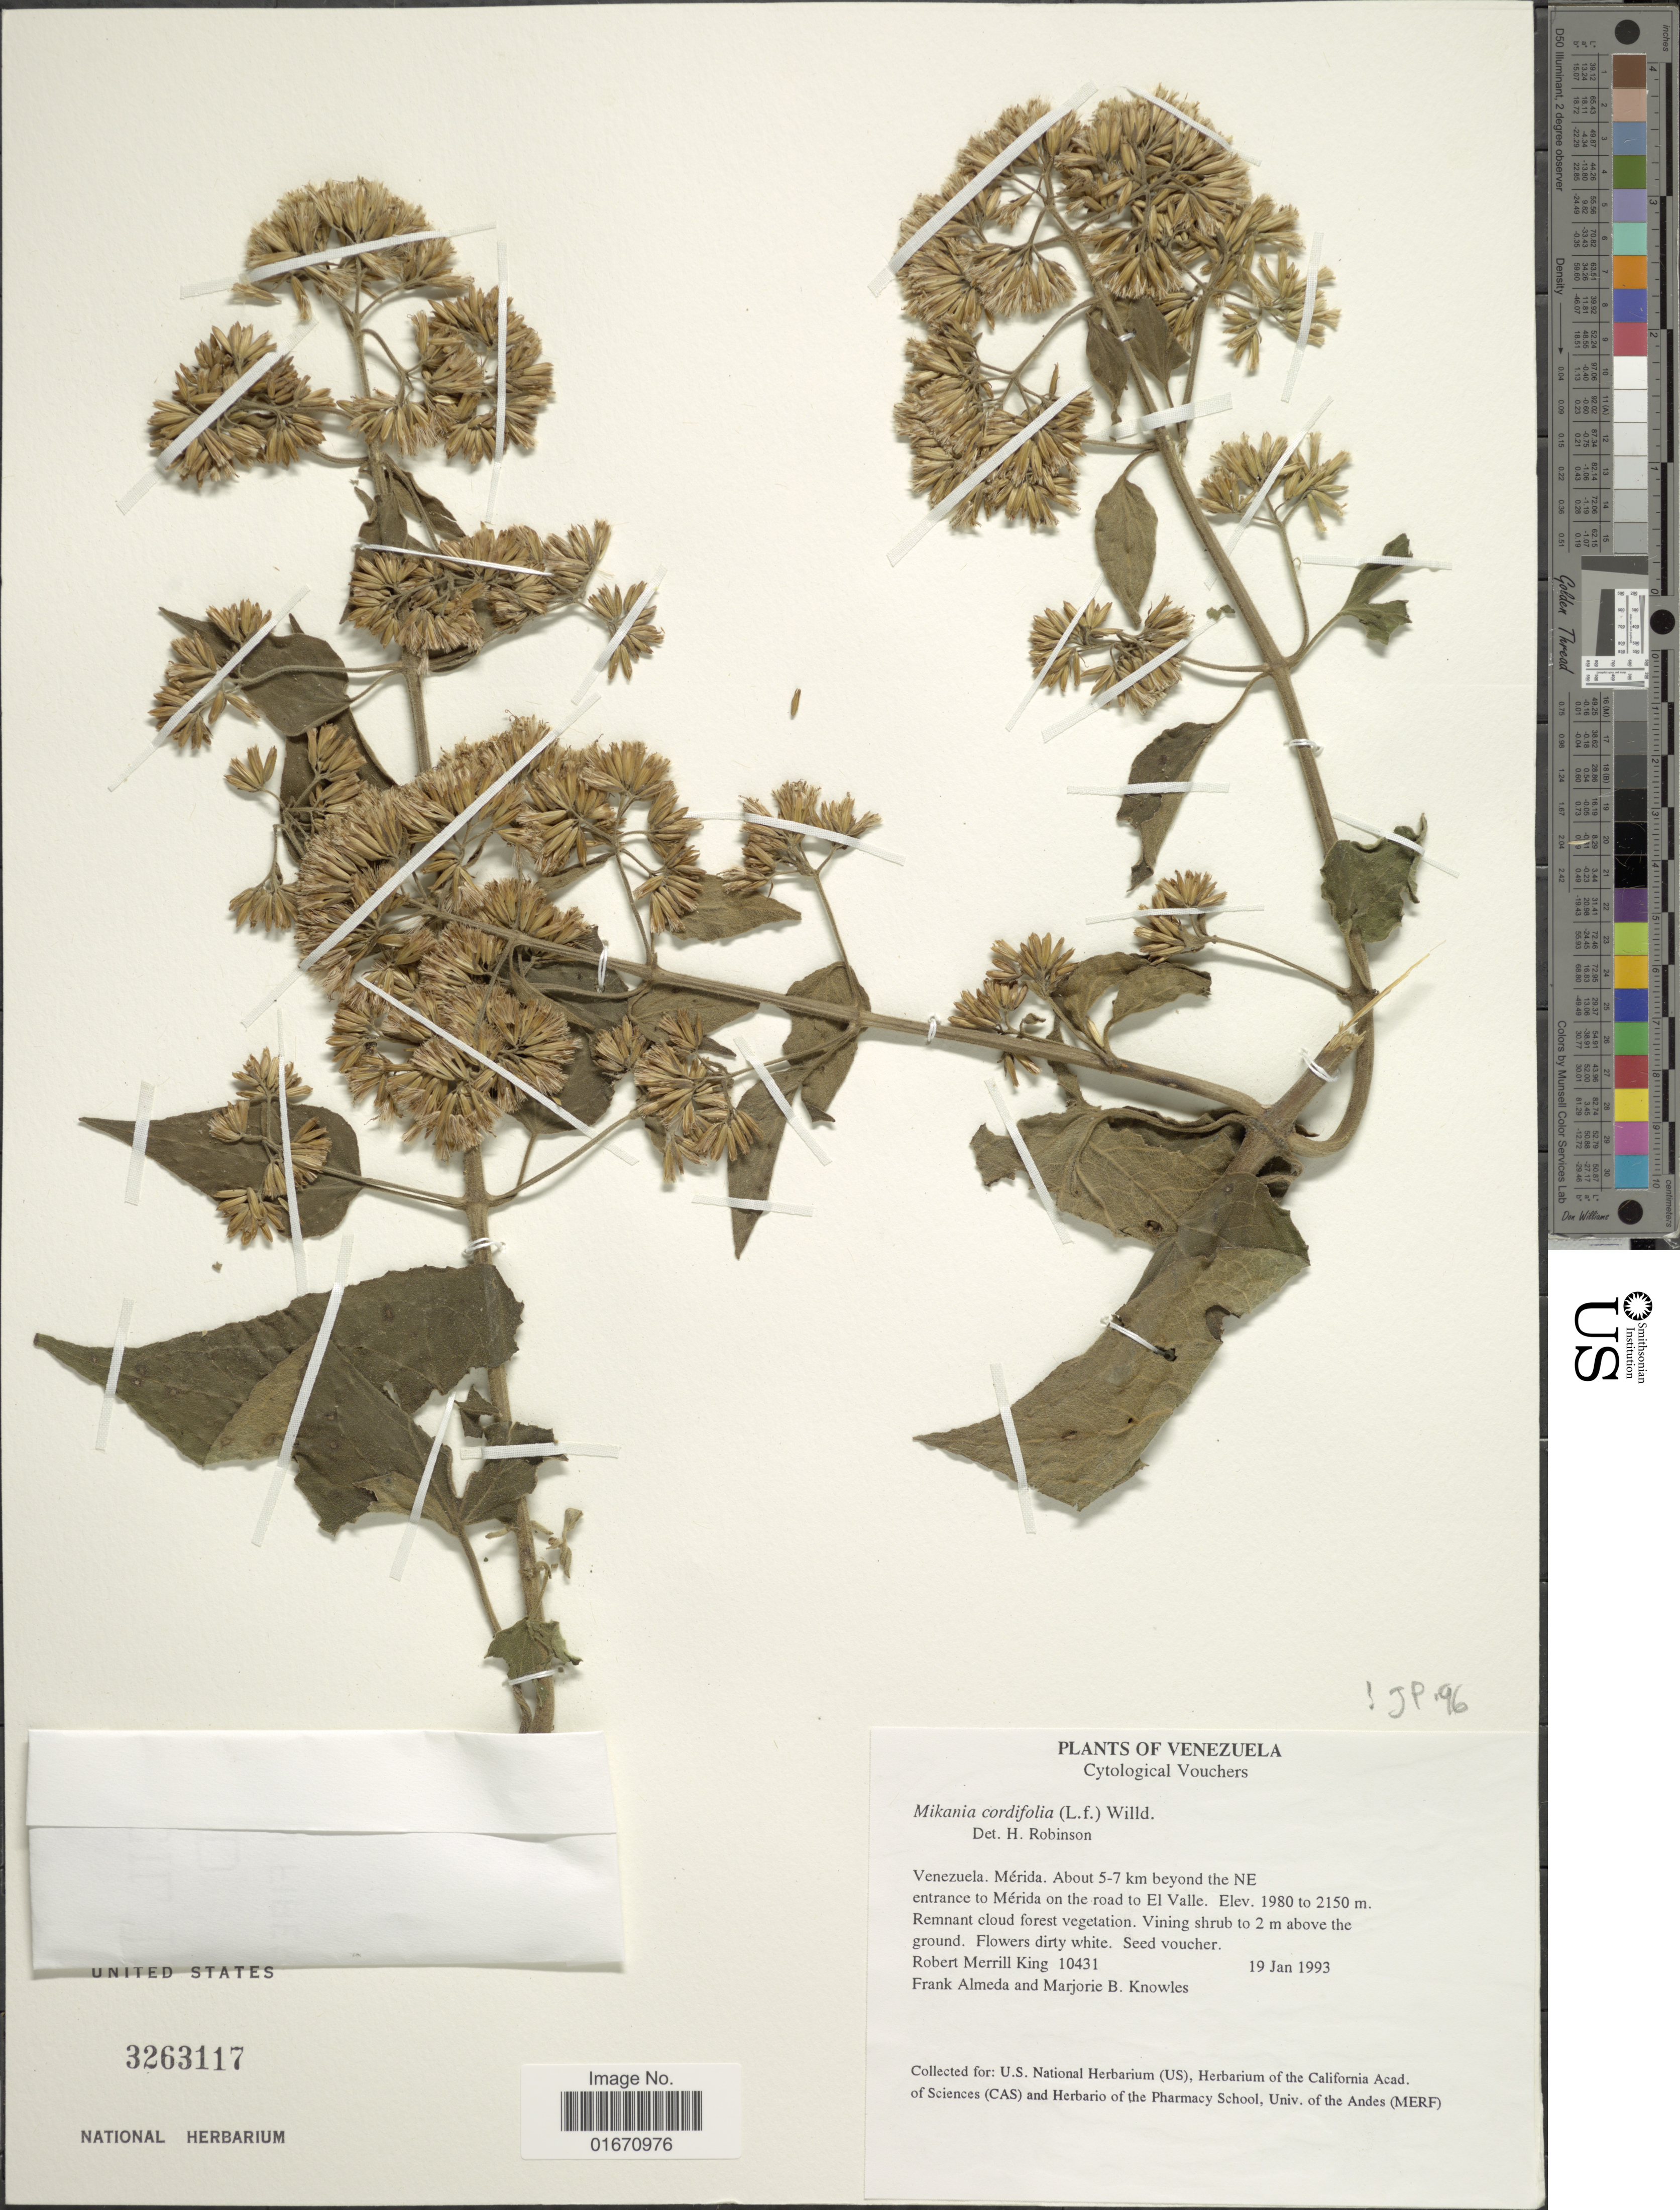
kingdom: Plantae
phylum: Tracheophyta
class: Magnoliopsida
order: Asterales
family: Asteraceae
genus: Mikania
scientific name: Mikania cordifolia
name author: Kunth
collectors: R. M. King, F. Almeda & M. B. Knowles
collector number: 10431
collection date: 1993-01-19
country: Venezuela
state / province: Mérida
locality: About 5-7 km beyond the NE entrance to Merida on the road to El Valle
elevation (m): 1980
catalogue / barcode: US 3263117